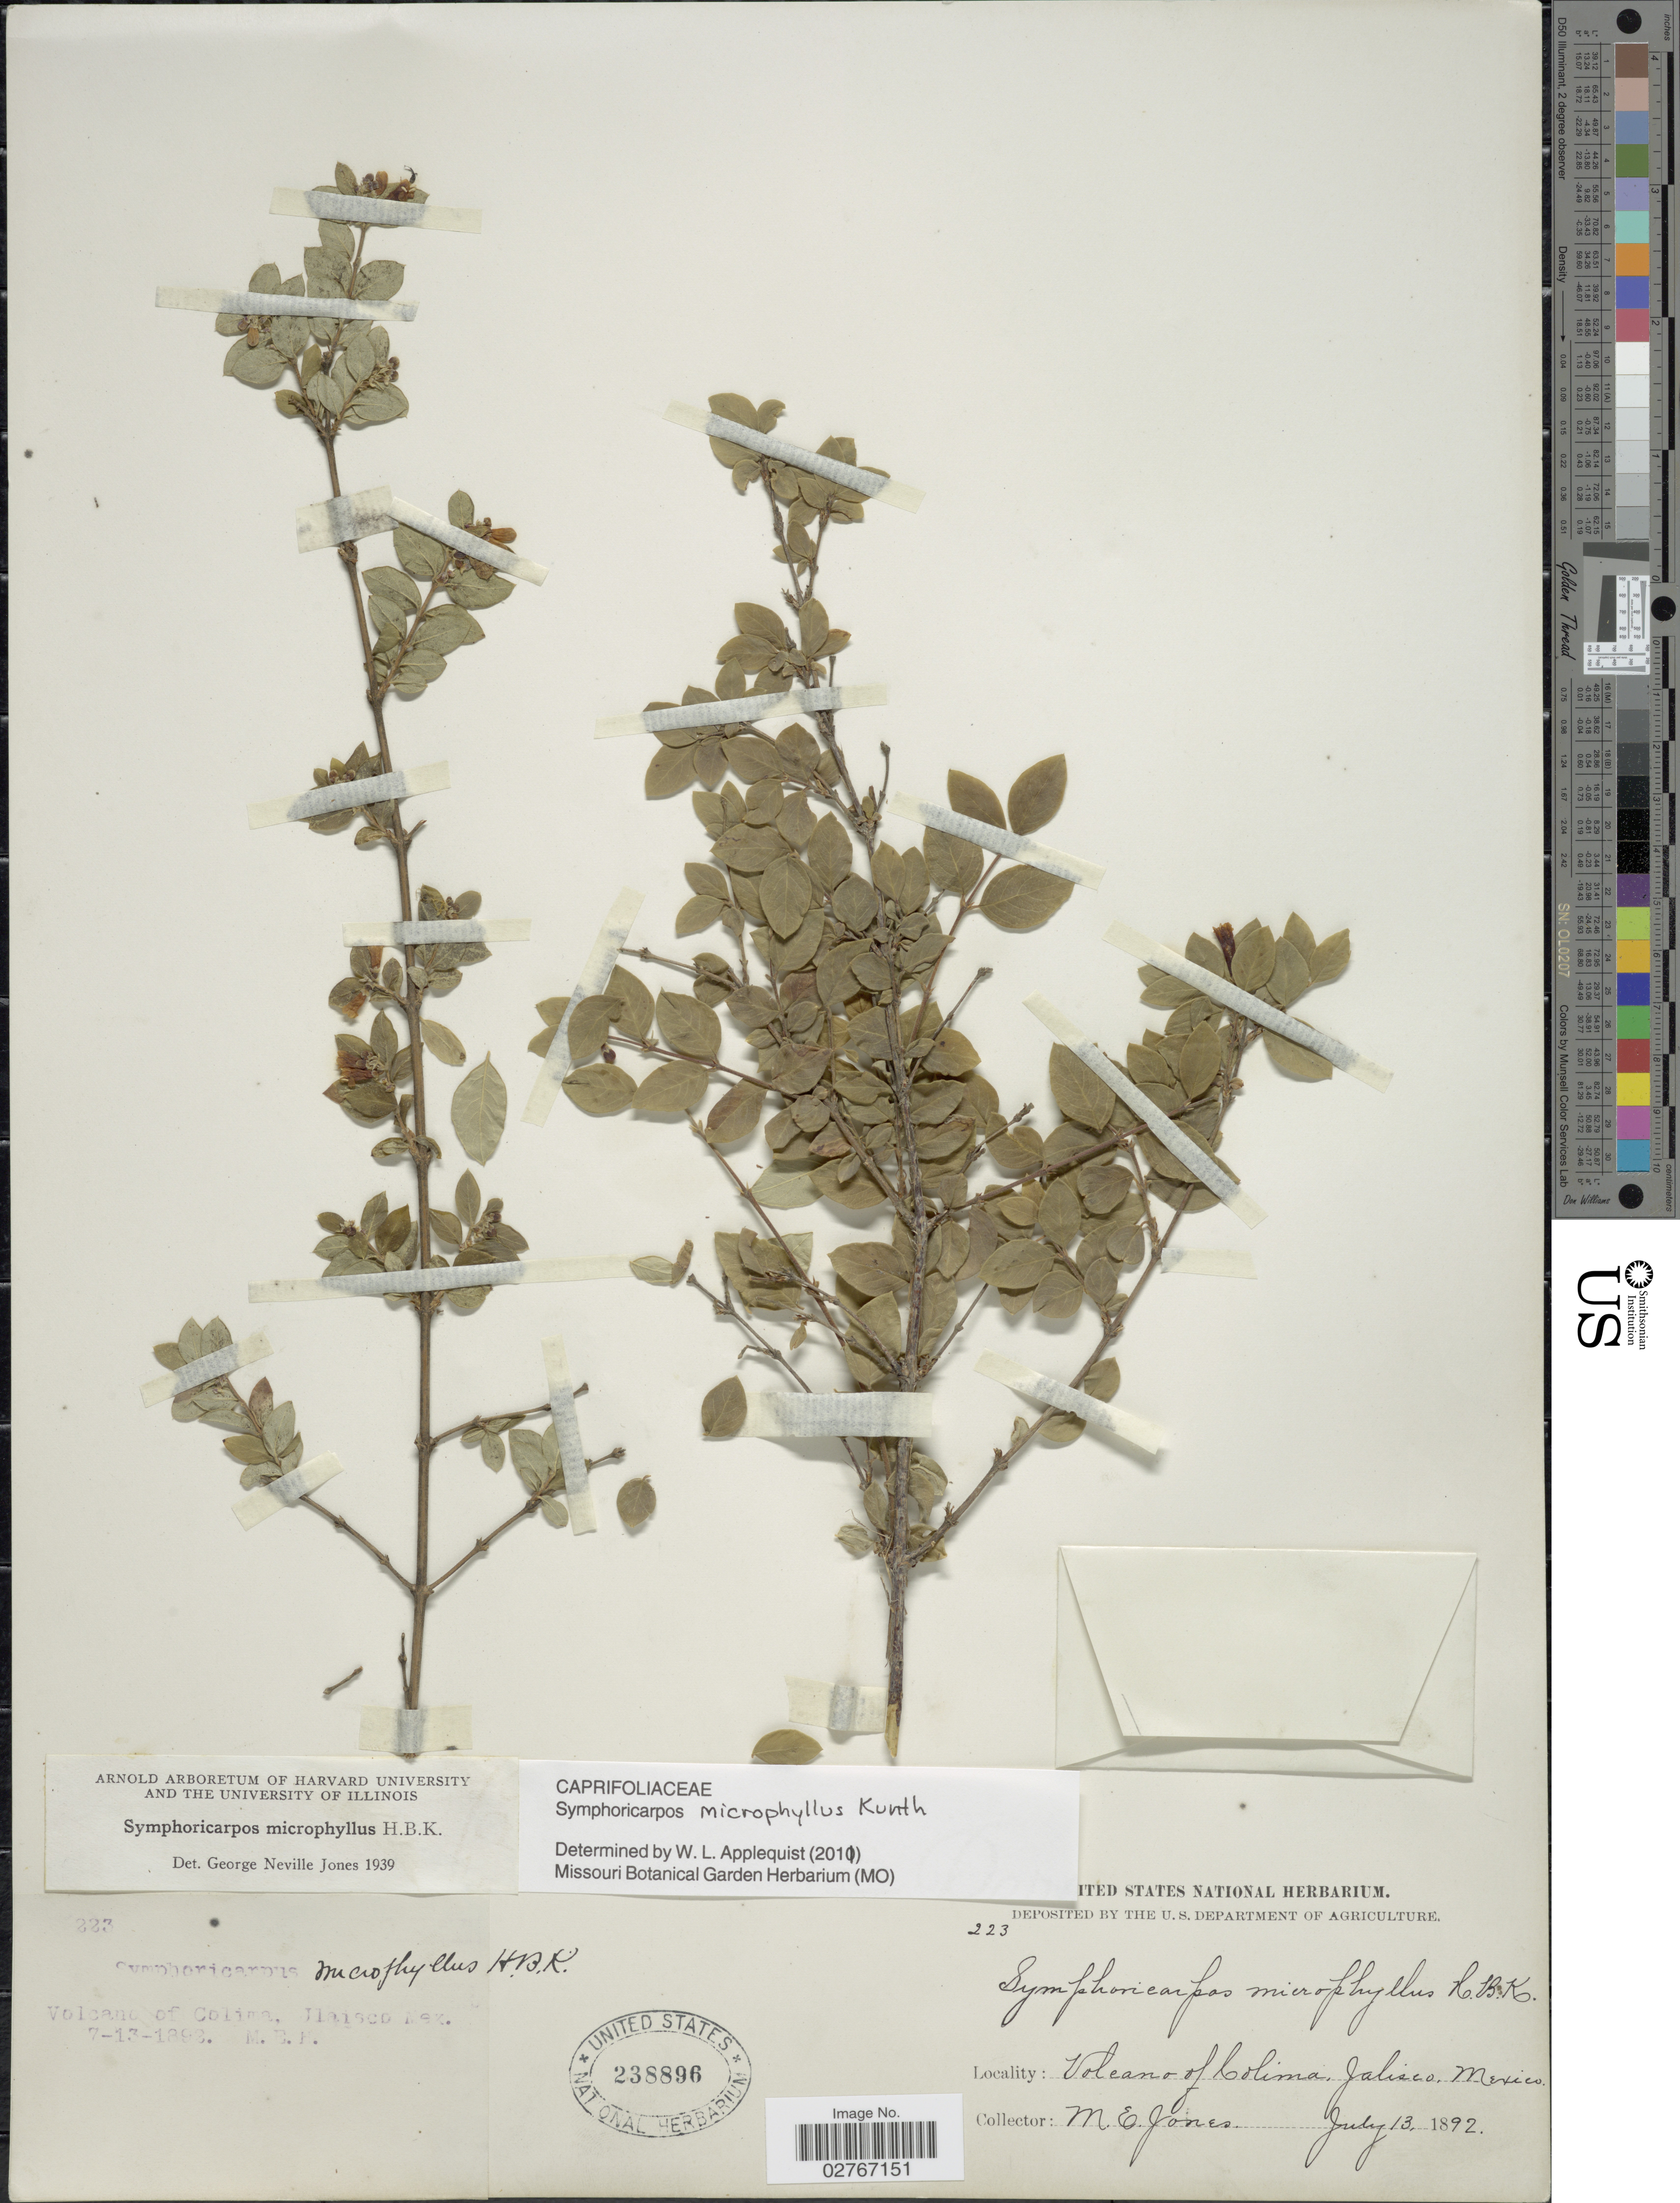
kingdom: Plantae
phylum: Tracheophyta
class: Magnoliopsida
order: Dipsacales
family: Caprifoliaceae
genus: Symphoricarpos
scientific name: Symphoricarpos microphyllus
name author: Kunth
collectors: M. E. Jones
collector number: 223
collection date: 1892-07-13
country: Mexico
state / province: Jalisco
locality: Volcano of Colima, Jalisco.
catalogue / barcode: US 238896